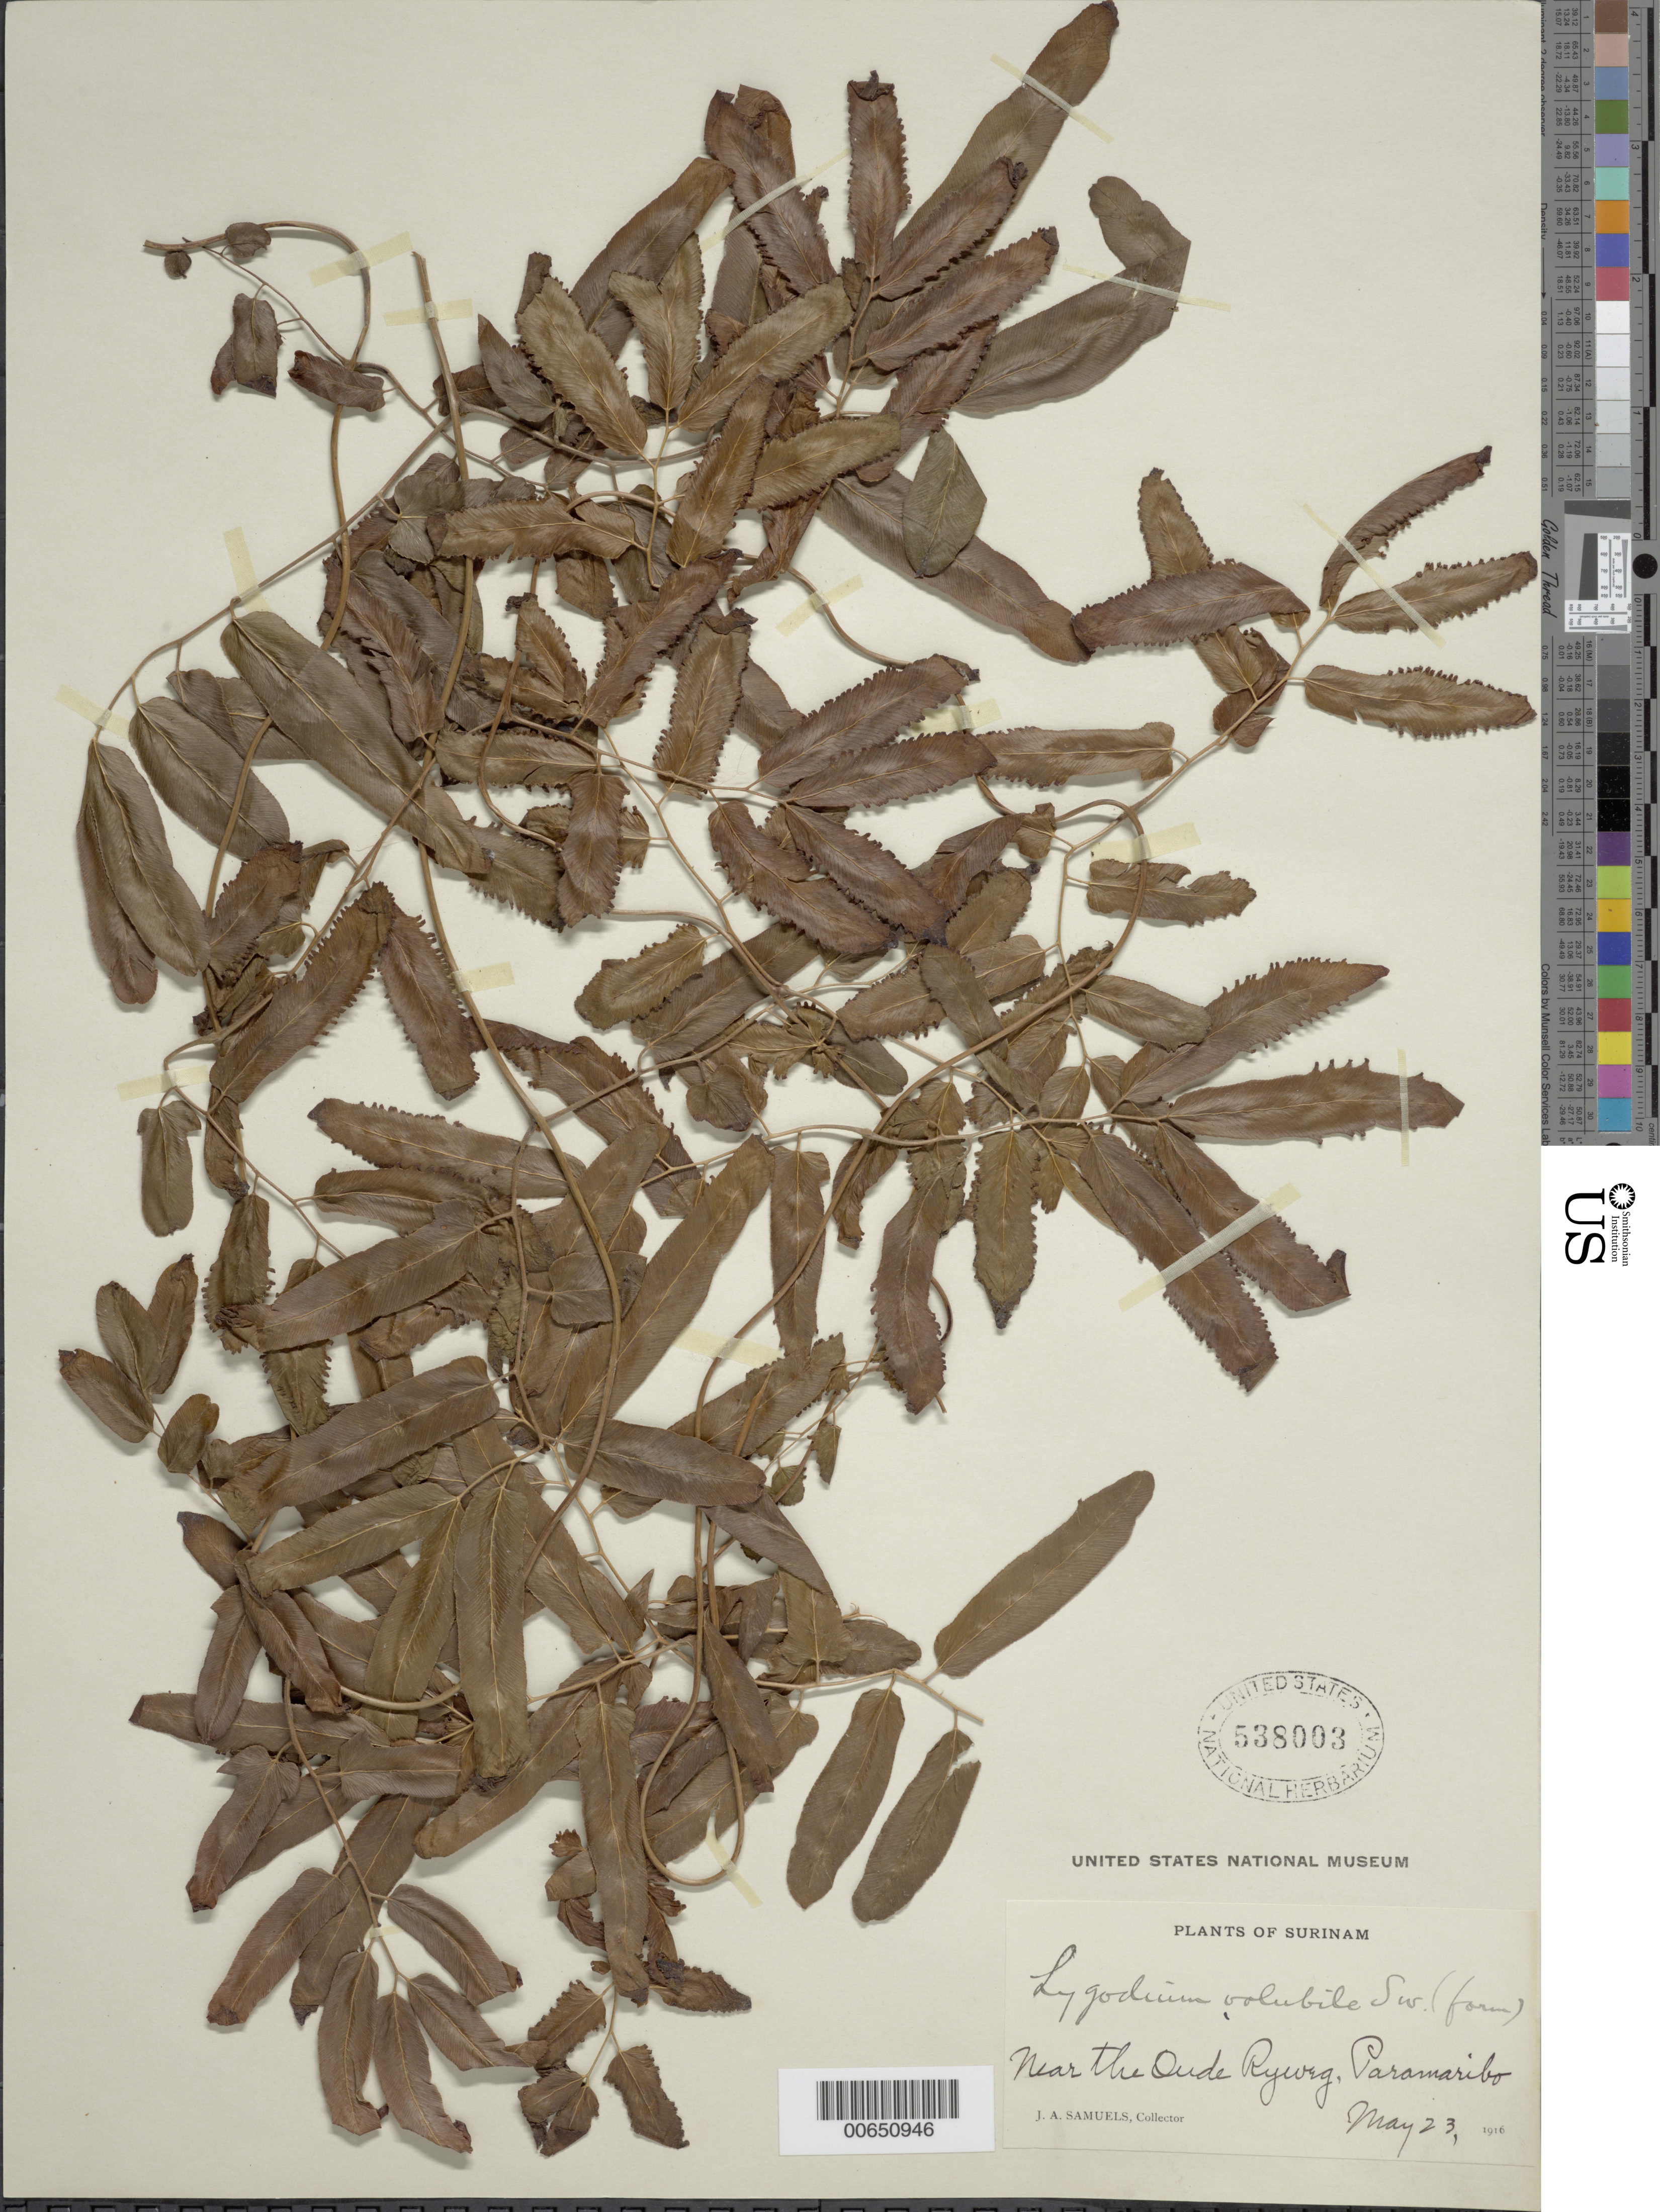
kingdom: Plantae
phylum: Tracheophyta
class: Polypodiopsida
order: Schizaeales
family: Lygodiaceae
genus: Lygodium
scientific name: Lygodium volubile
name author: Sw.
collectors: J. A. Samuels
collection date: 1916-05-23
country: Suriname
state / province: Paramaribo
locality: Near the Pude Rijweg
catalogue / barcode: US 538003